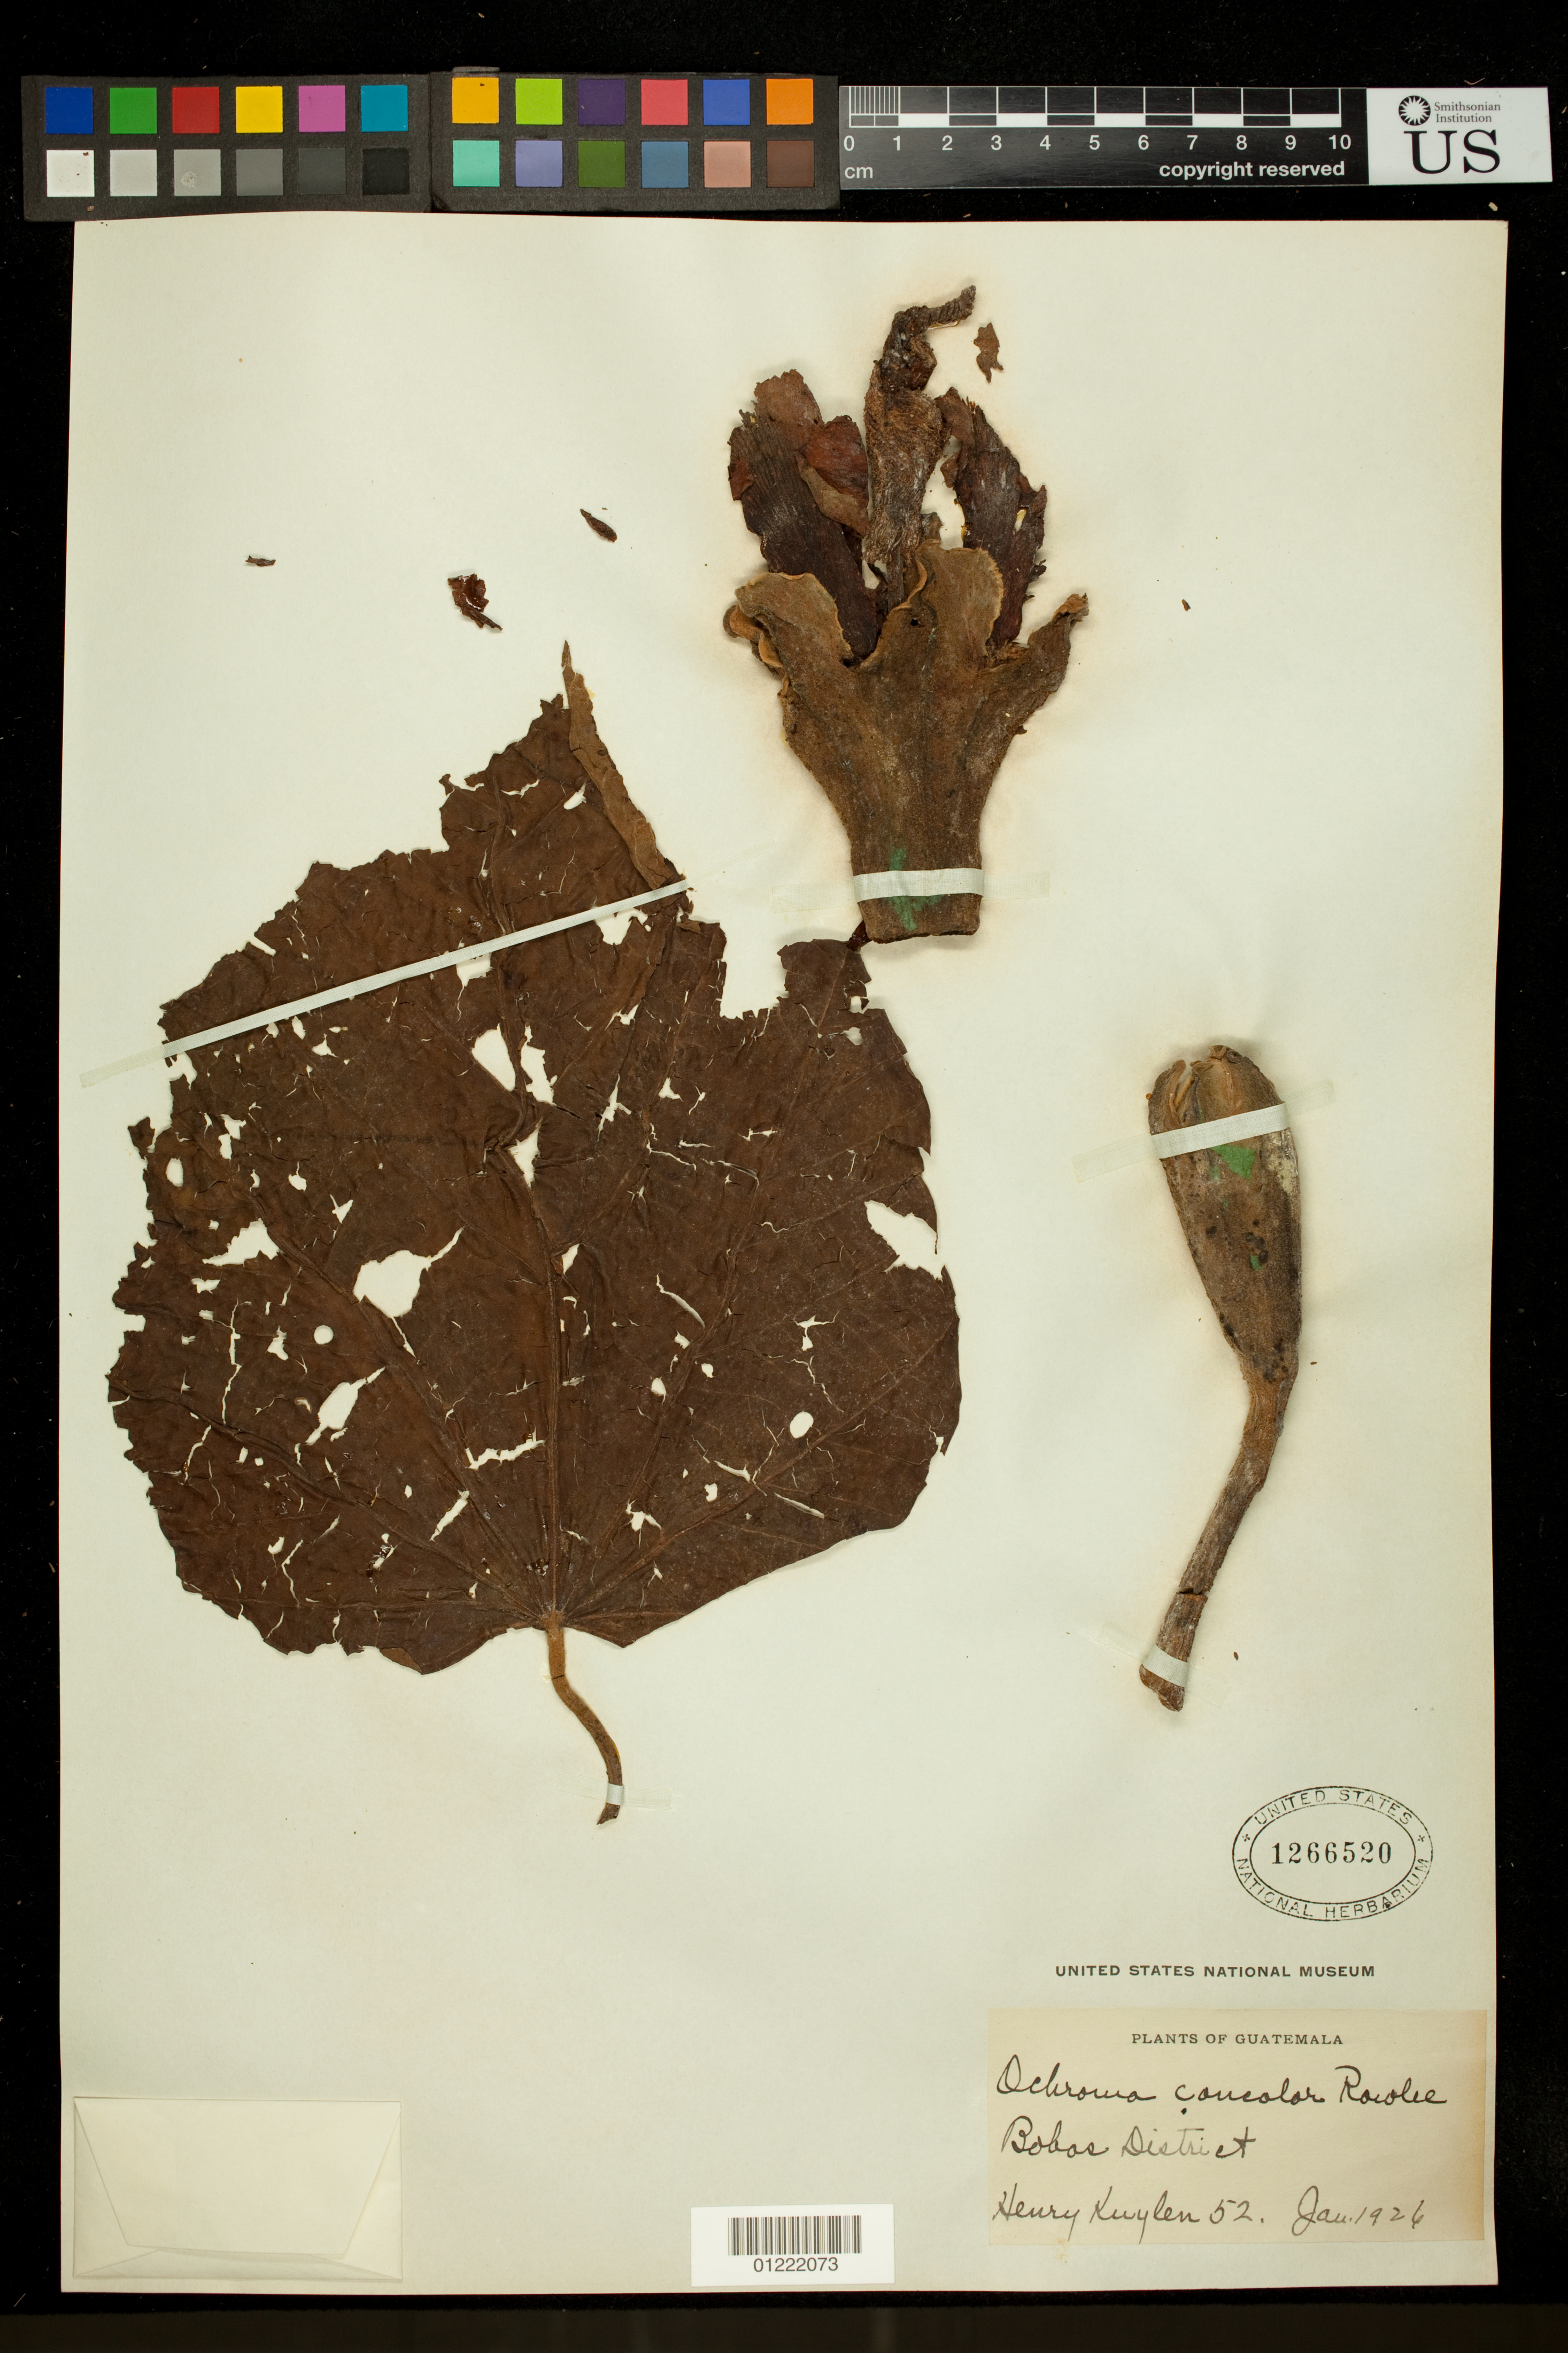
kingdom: Plantae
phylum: Tracheophyta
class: Magnoliopsida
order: Malvales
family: Malvaceae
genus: Ochroma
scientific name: Ochroma pyramidale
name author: (Cav. ex Lam.) Urb.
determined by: Dorr, L. J., (BOT), Smithsonian Institution - National Museum of Natural History (UNITED STATES)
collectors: H. Kuylen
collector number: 52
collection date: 1926-01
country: Guatemala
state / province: Izabal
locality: Bobos District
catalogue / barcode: US 1266520